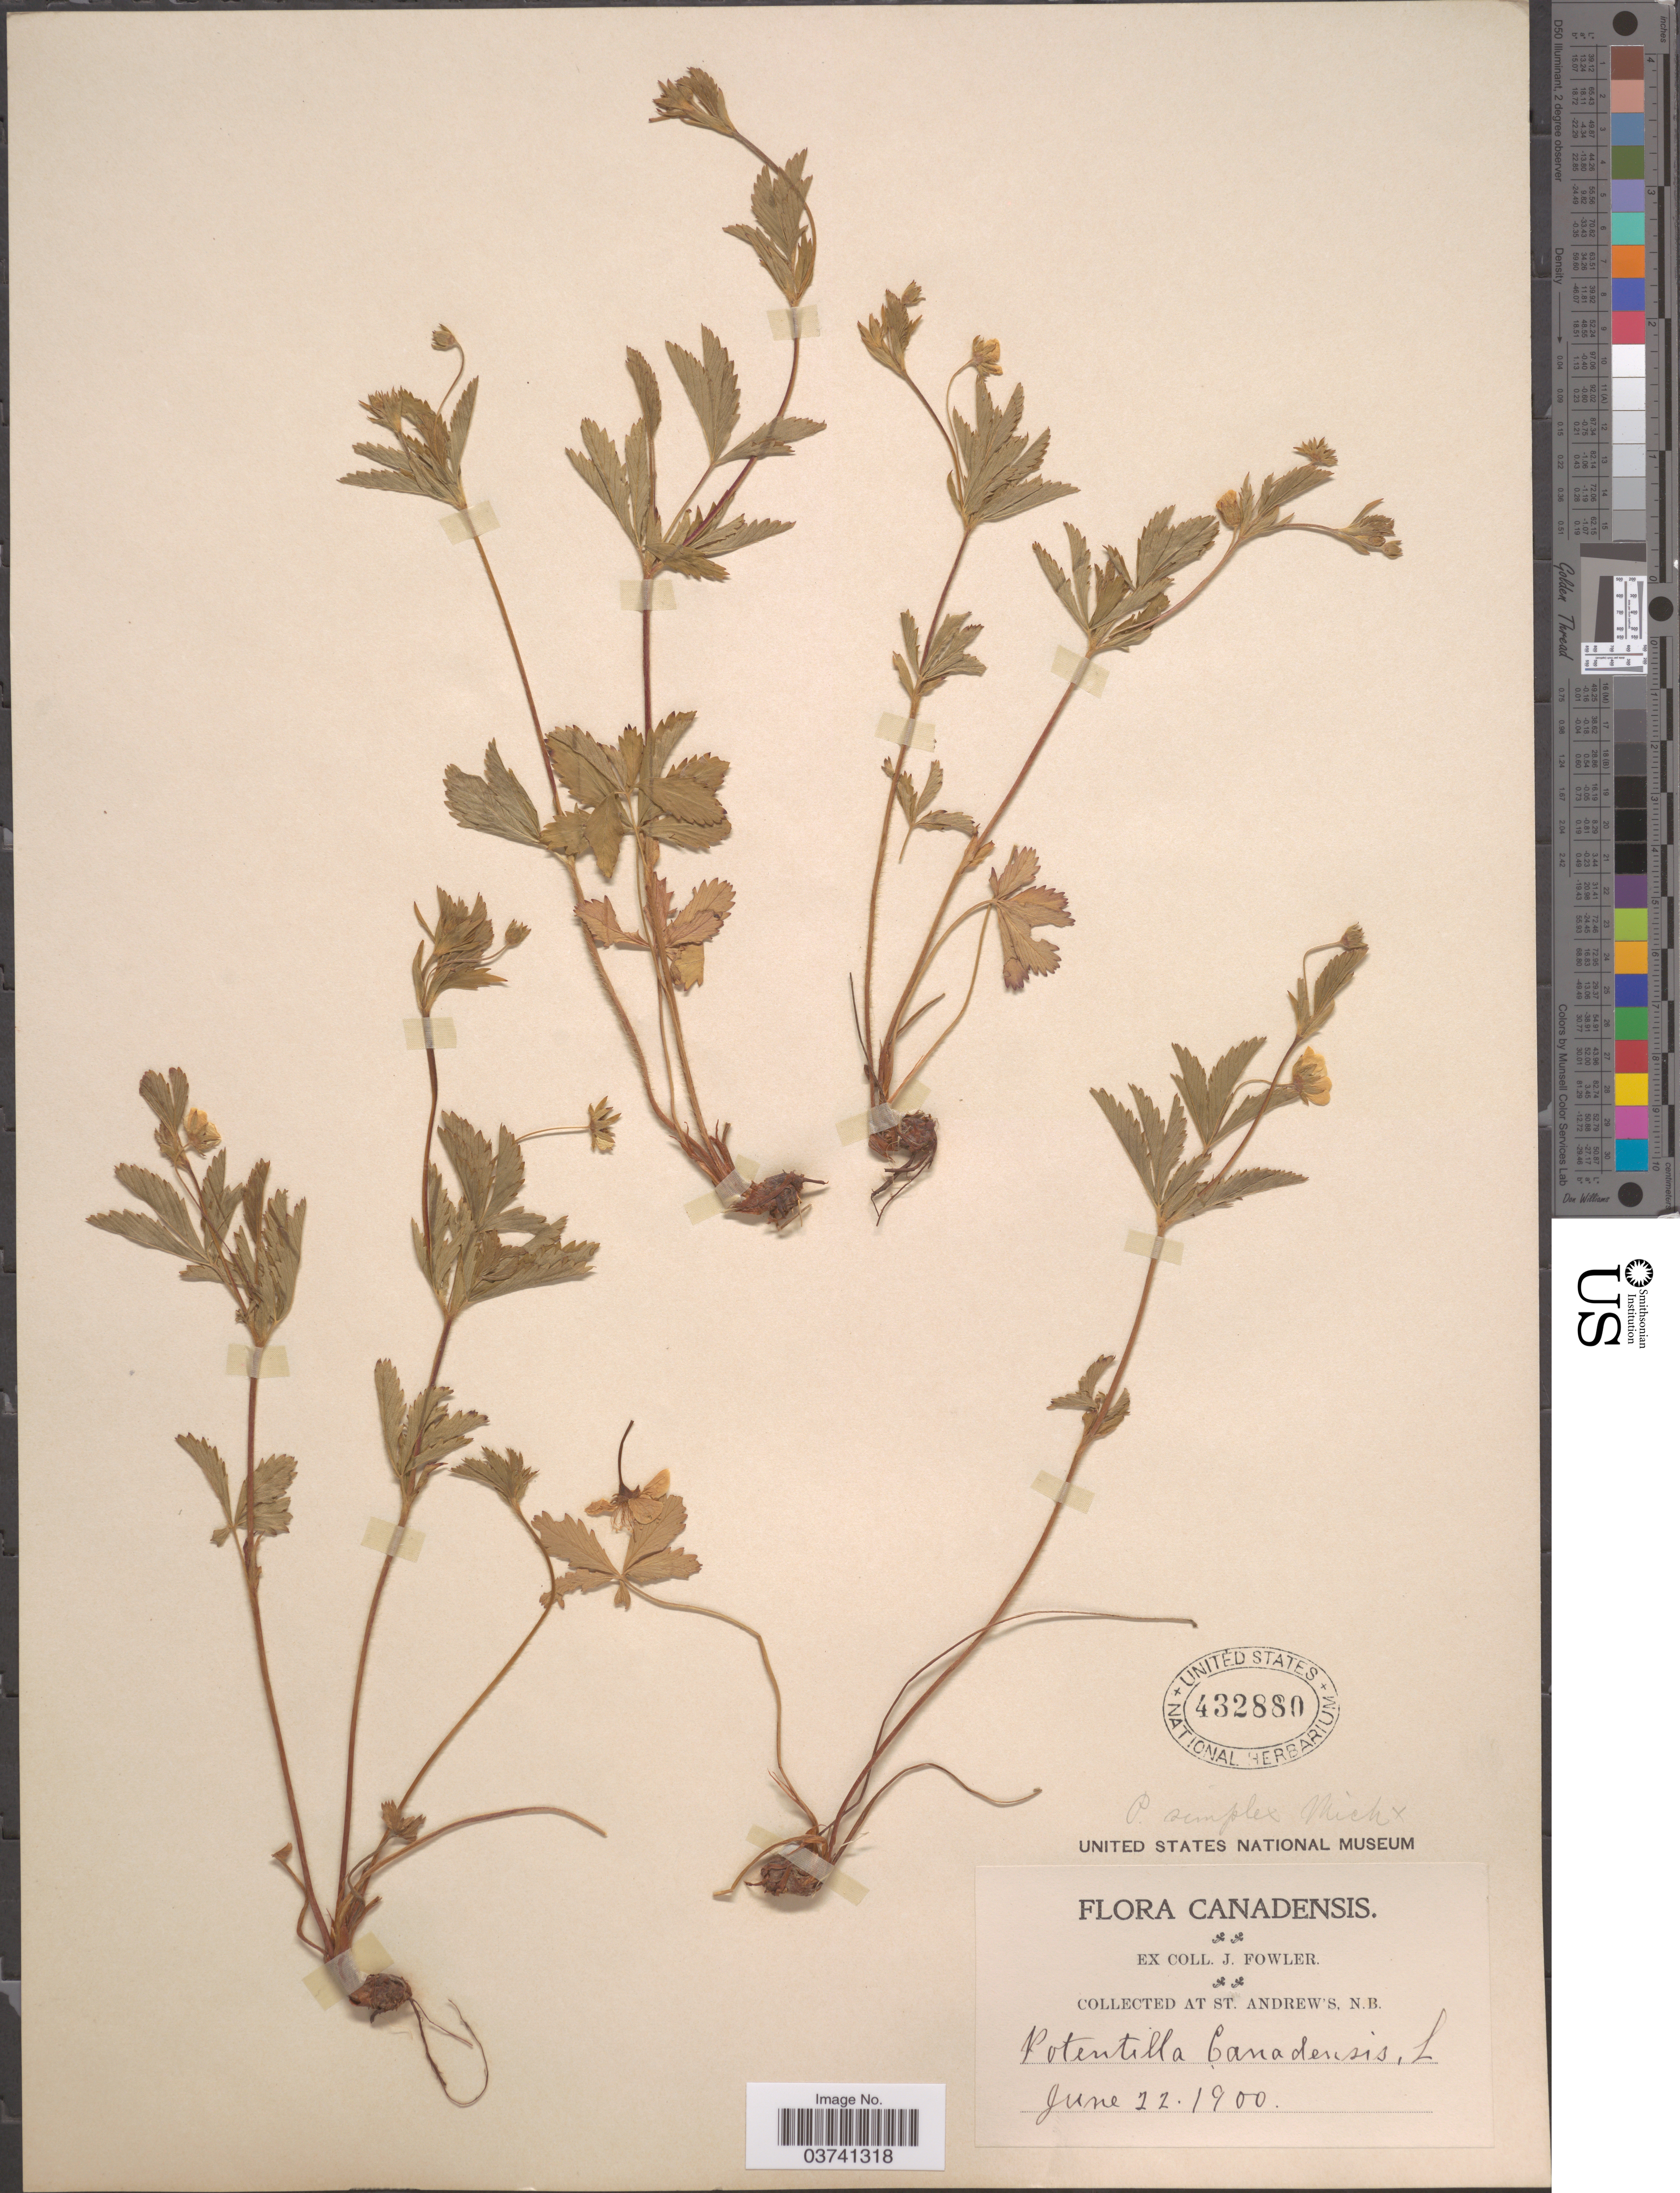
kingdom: Plantae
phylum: Tracheophyta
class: Magnoliopsida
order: Rosales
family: Rosaceae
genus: Potentilla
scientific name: Potentilla simplex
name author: Michx.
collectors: J. Fowler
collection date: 1900-06-22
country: Canada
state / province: New Brunswick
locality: St. Andrew's.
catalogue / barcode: US 432880